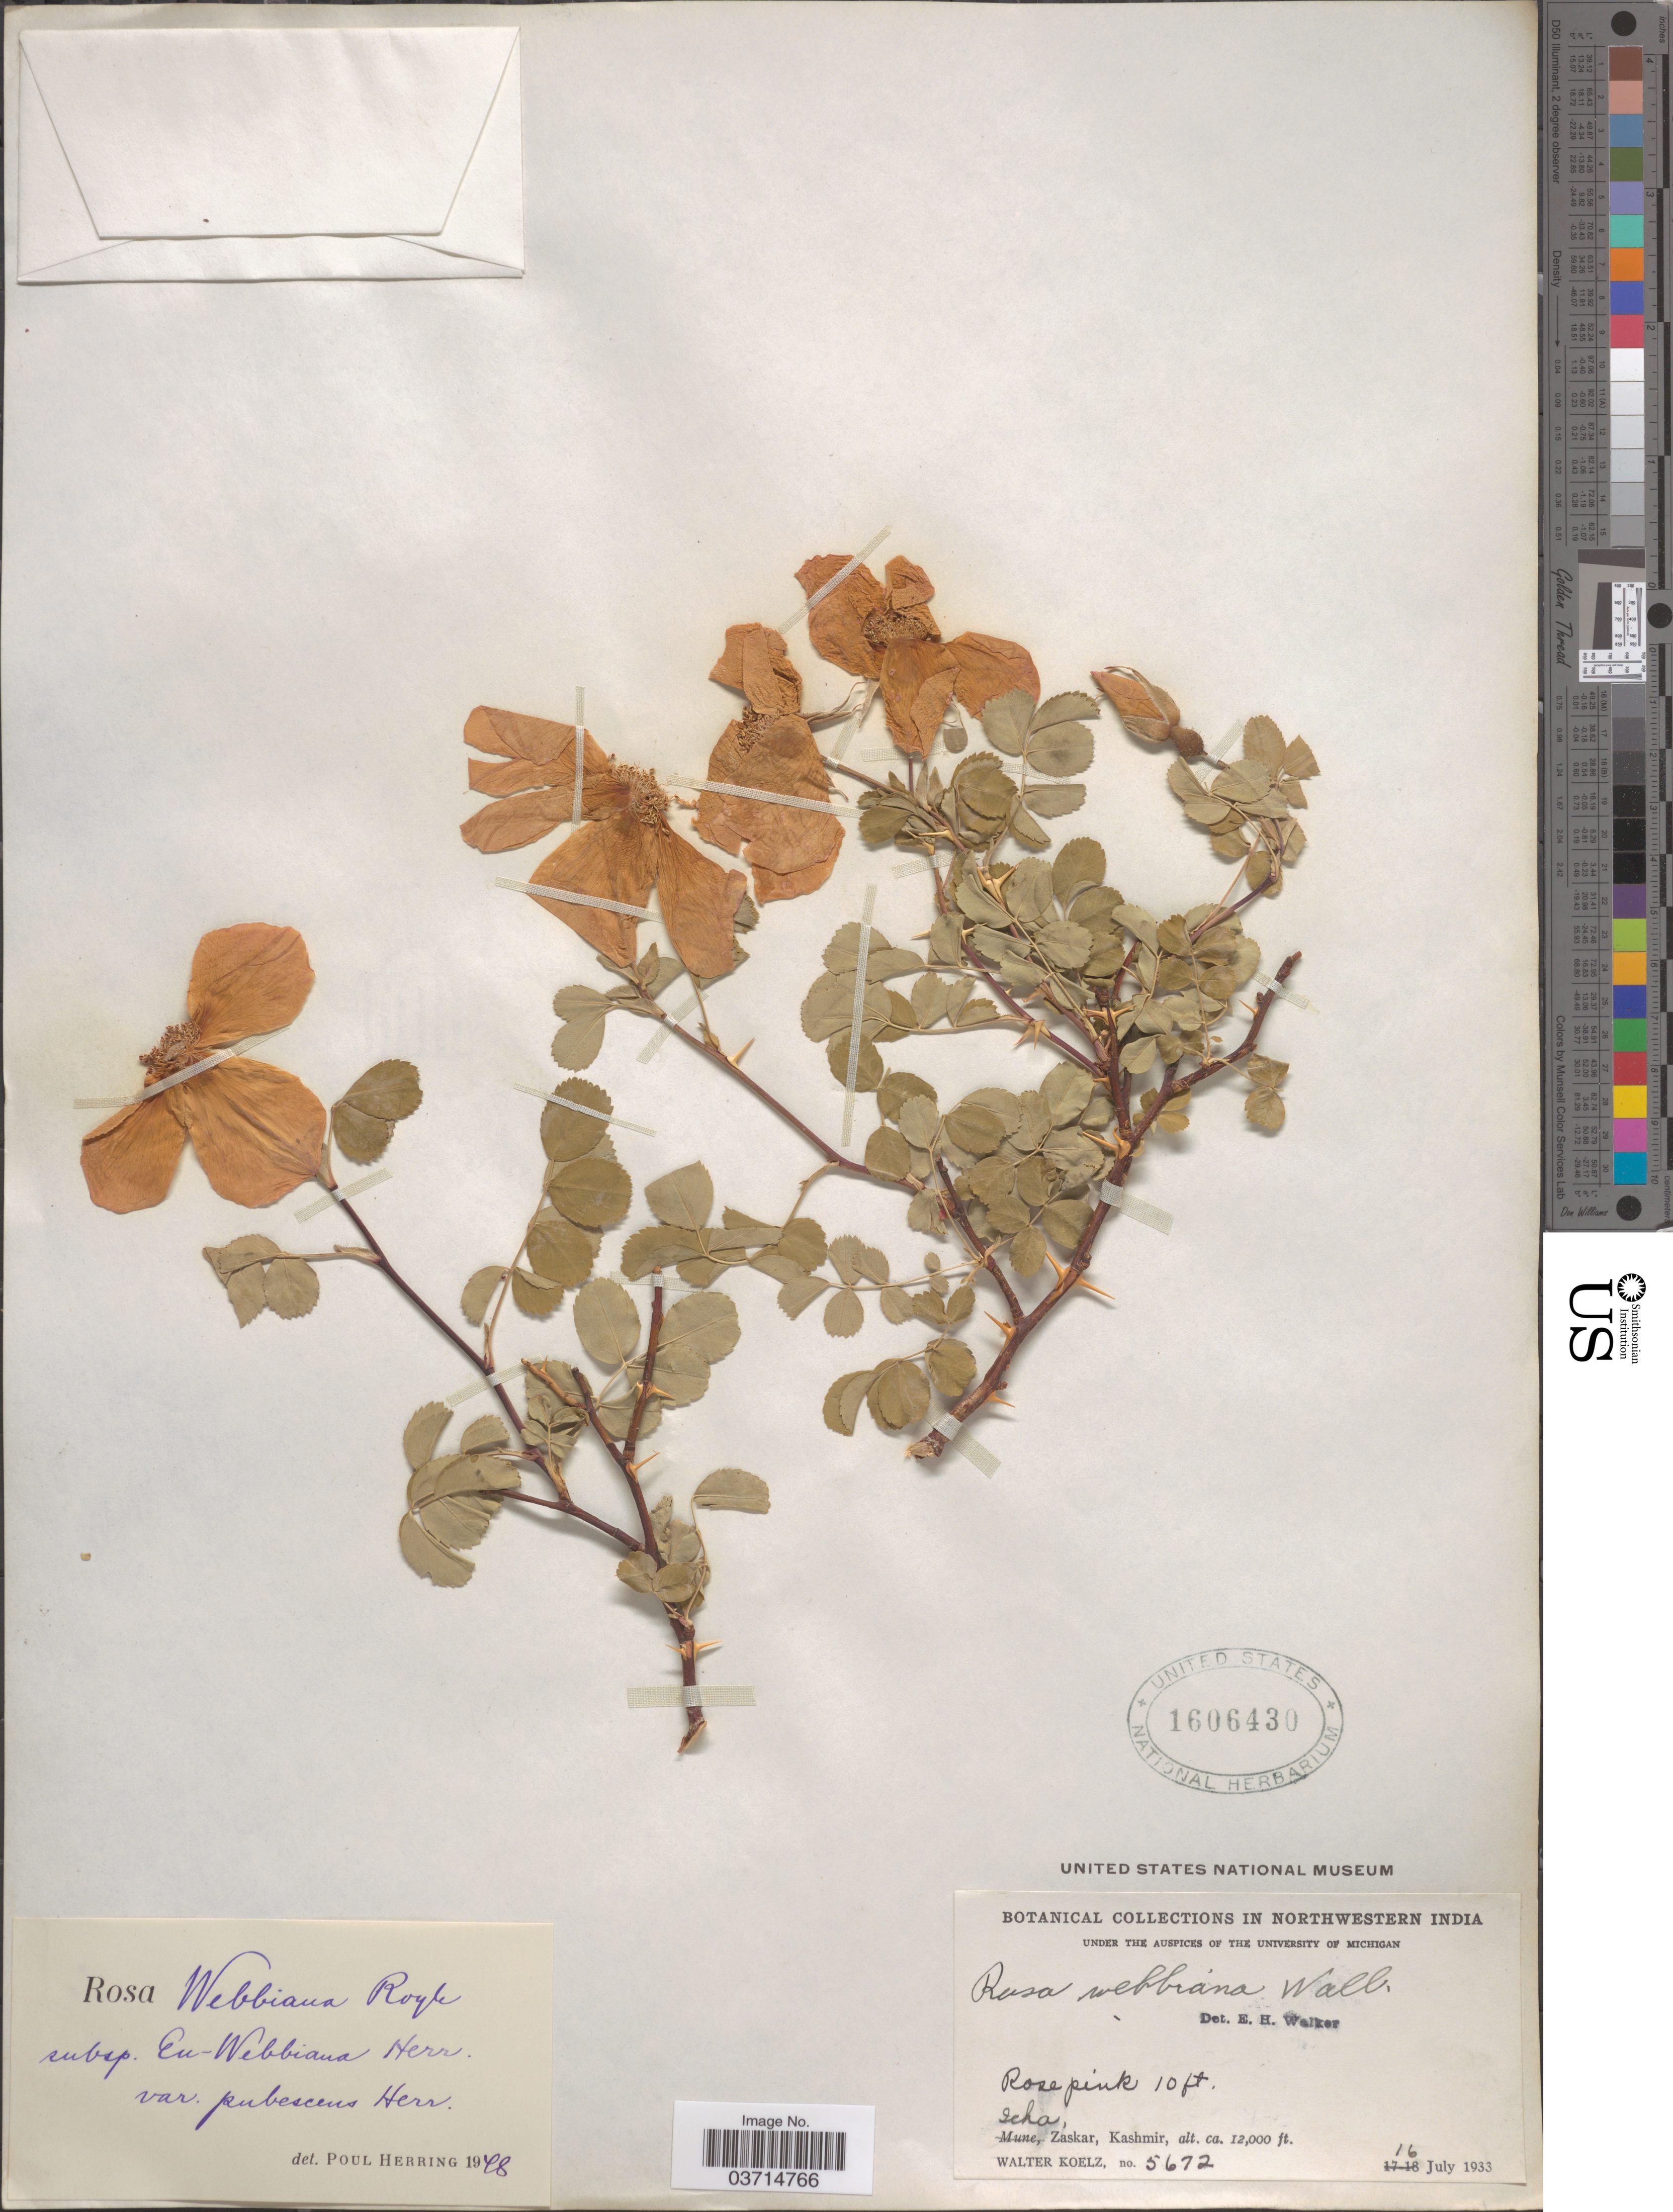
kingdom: Plantae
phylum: Tracheophyta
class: Magnoliopsida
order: Rosales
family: Rosaceae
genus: Rosa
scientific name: Rosa webbiana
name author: Wall. ex Royle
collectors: W. N. Koelz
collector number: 5672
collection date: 1933-07-16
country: India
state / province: Jammu and Kashmir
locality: Northwestern India. Icha, Zaskar, Kashmir.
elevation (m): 3658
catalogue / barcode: US 1606430